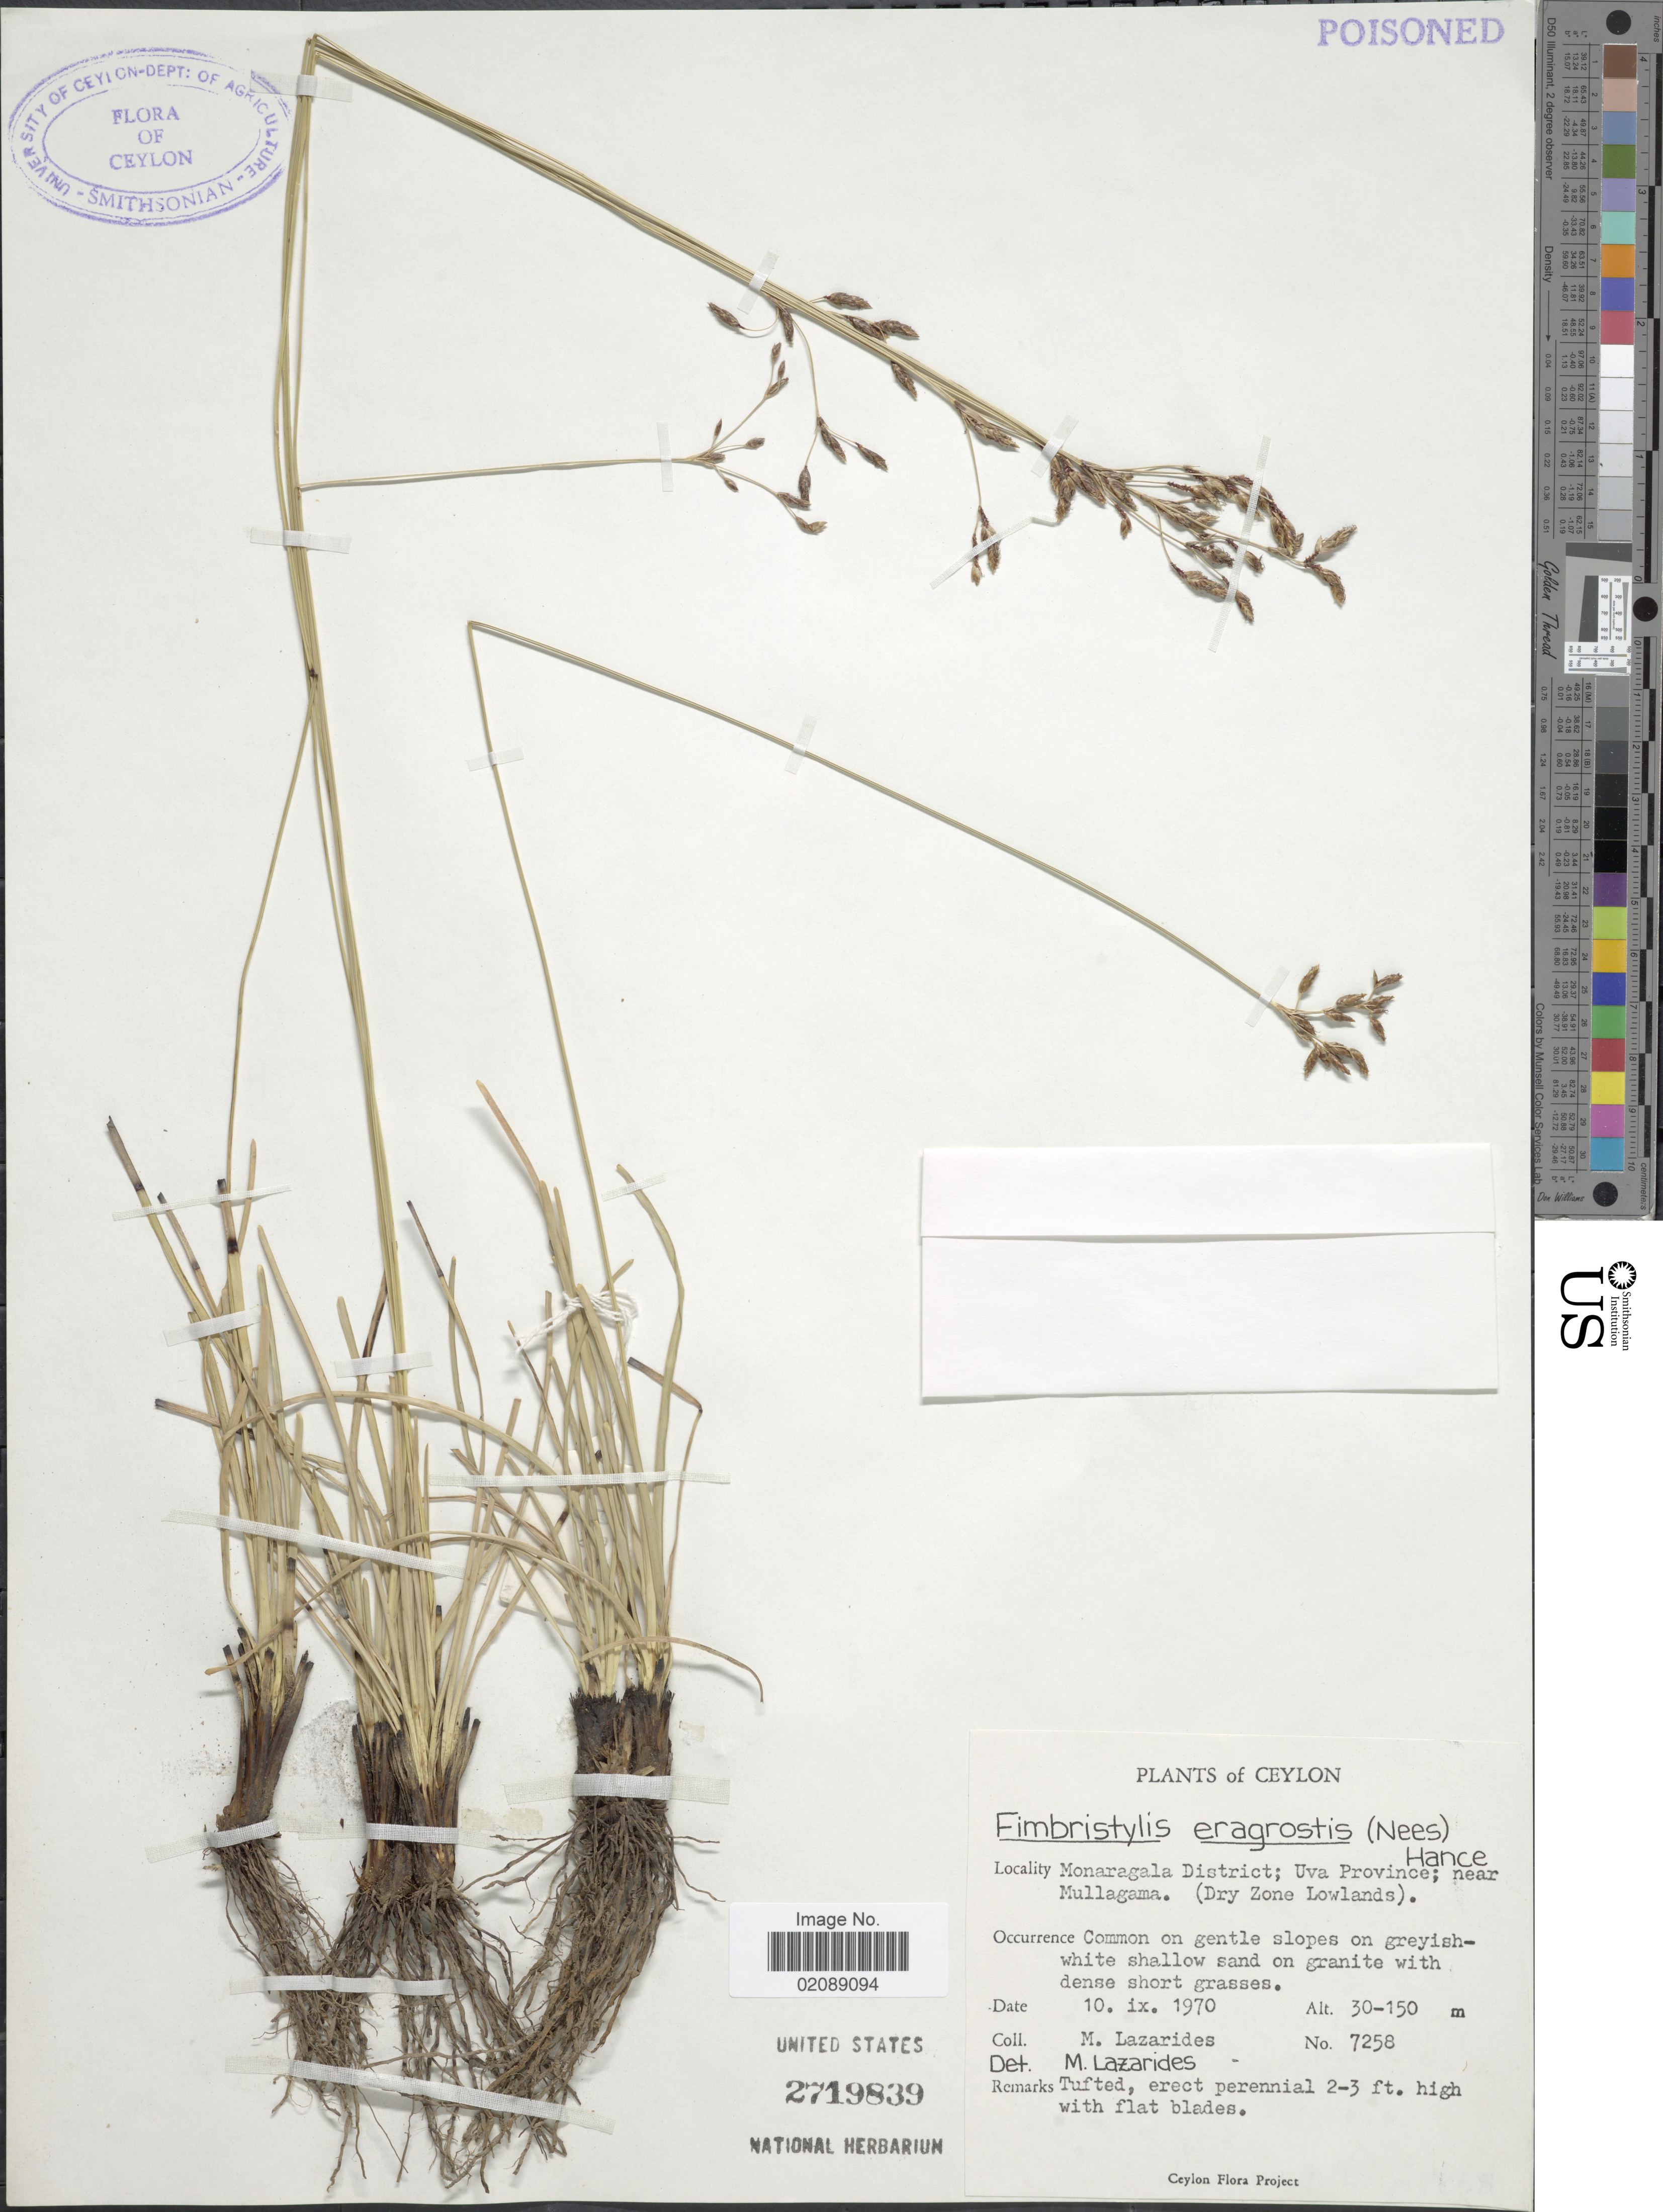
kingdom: Plantae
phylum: Tracheophyta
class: Liliopsida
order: Poales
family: Cyperaceae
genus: Fimbristylis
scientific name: Fimbristylis eragrostis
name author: (Nees) Hance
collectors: M. Lazarides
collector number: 7258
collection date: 1970-09-10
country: Sri Lanka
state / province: Uva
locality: Ceylon, Monaragala District; near Mullagama. (Dry Zone Lowlans)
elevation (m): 30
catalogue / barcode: US 2719839